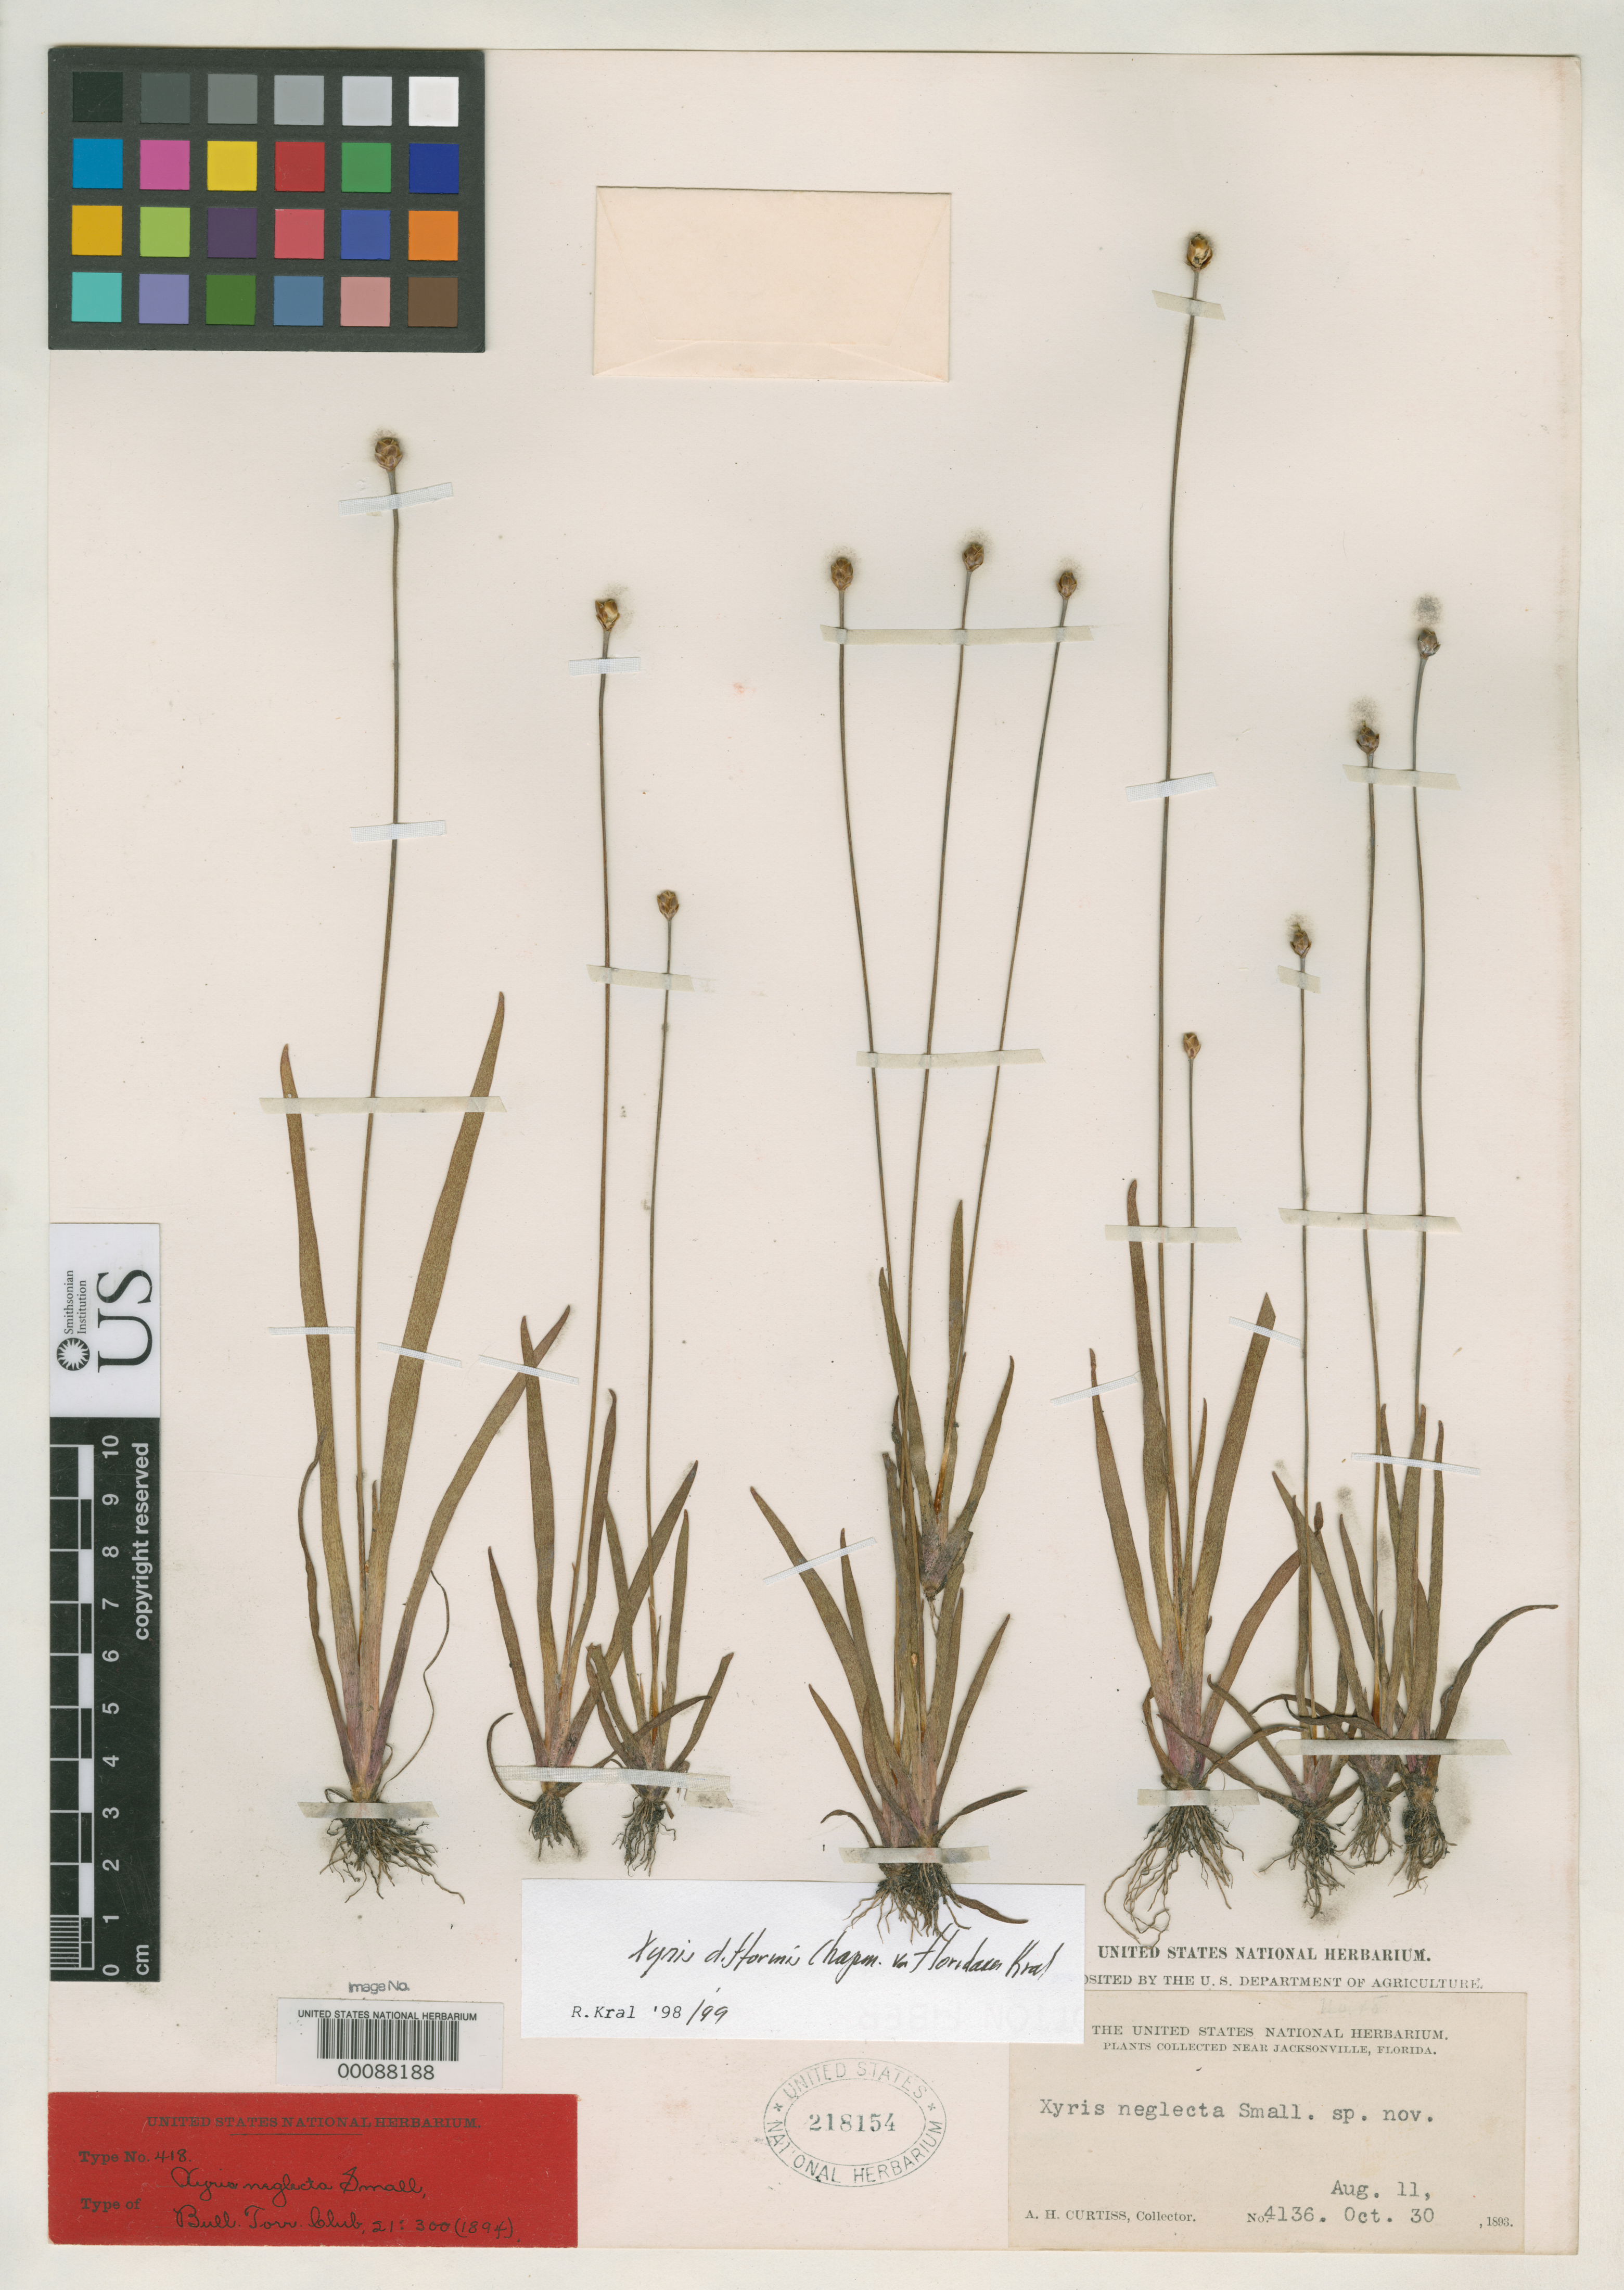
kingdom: Plantae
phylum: Tracheophyta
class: Liliopsida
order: Poales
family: Xyridaceae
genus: Xyris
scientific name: Xyris neglecta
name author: Small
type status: Syntype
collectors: A. H. Curtiss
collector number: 4136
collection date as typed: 11 Aug 1893 and 30 Oct 1893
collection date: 1893-08-11,1893-10-30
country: United States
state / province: Florida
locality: Near Jacksonville.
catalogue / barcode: US 218154